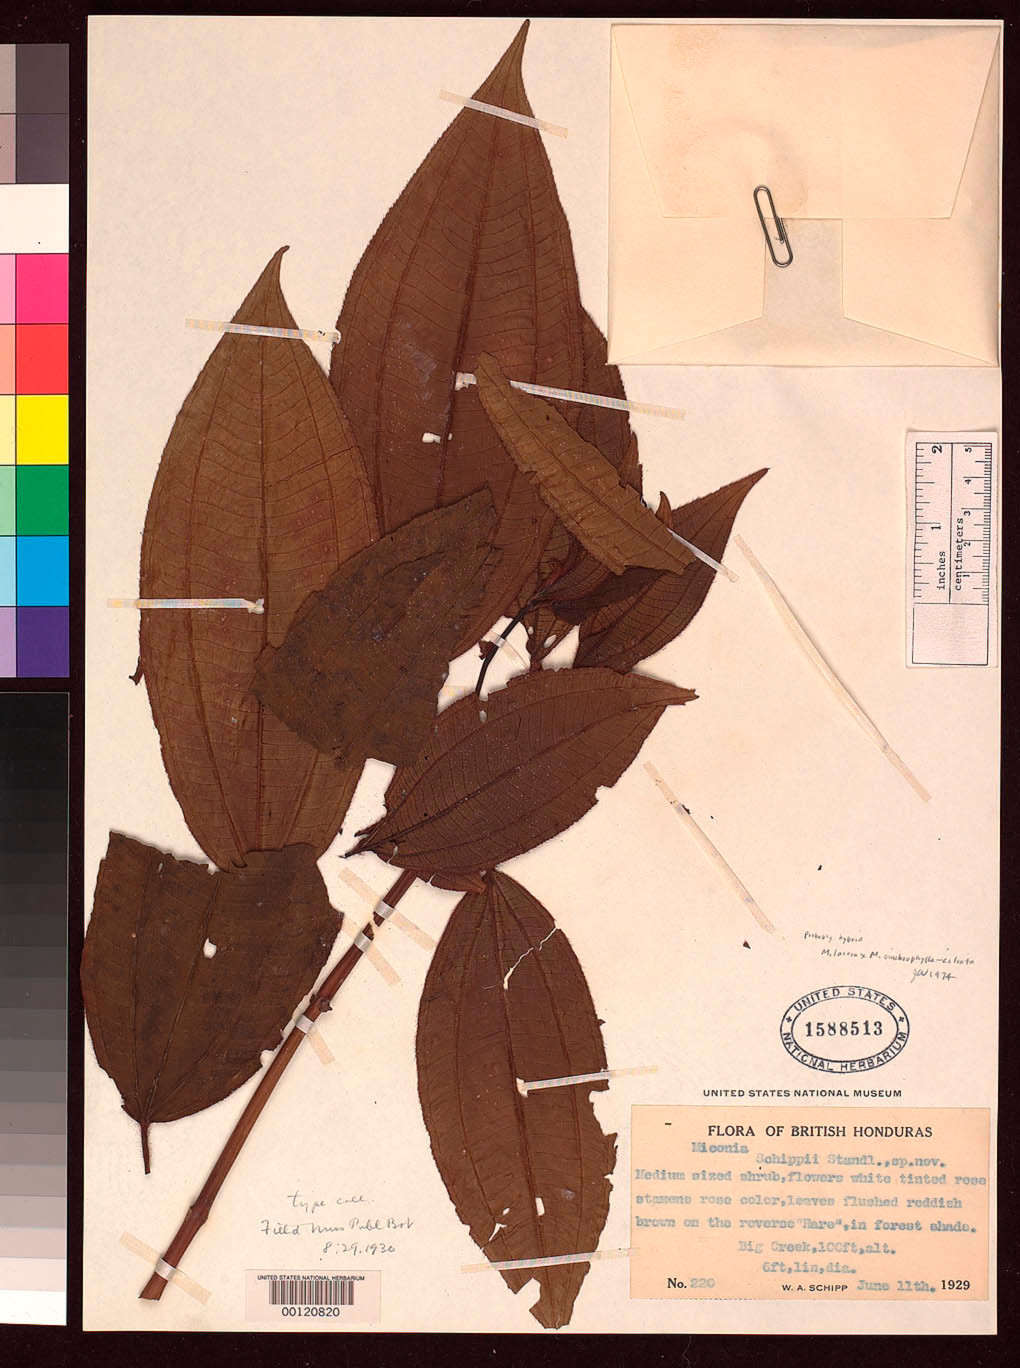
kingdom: Plantae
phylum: Tracheophyta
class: Magnoliopsida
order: Myrtales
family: Melastomataceae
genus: Miconia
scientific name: Miconia schippii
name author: Standl.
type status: Isotype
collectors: W. Schipp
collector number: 220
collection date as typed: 11 Jun 1929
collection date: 1929-06-11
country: Belize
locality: Big Creek.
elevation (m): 30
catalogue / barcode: US 1588513